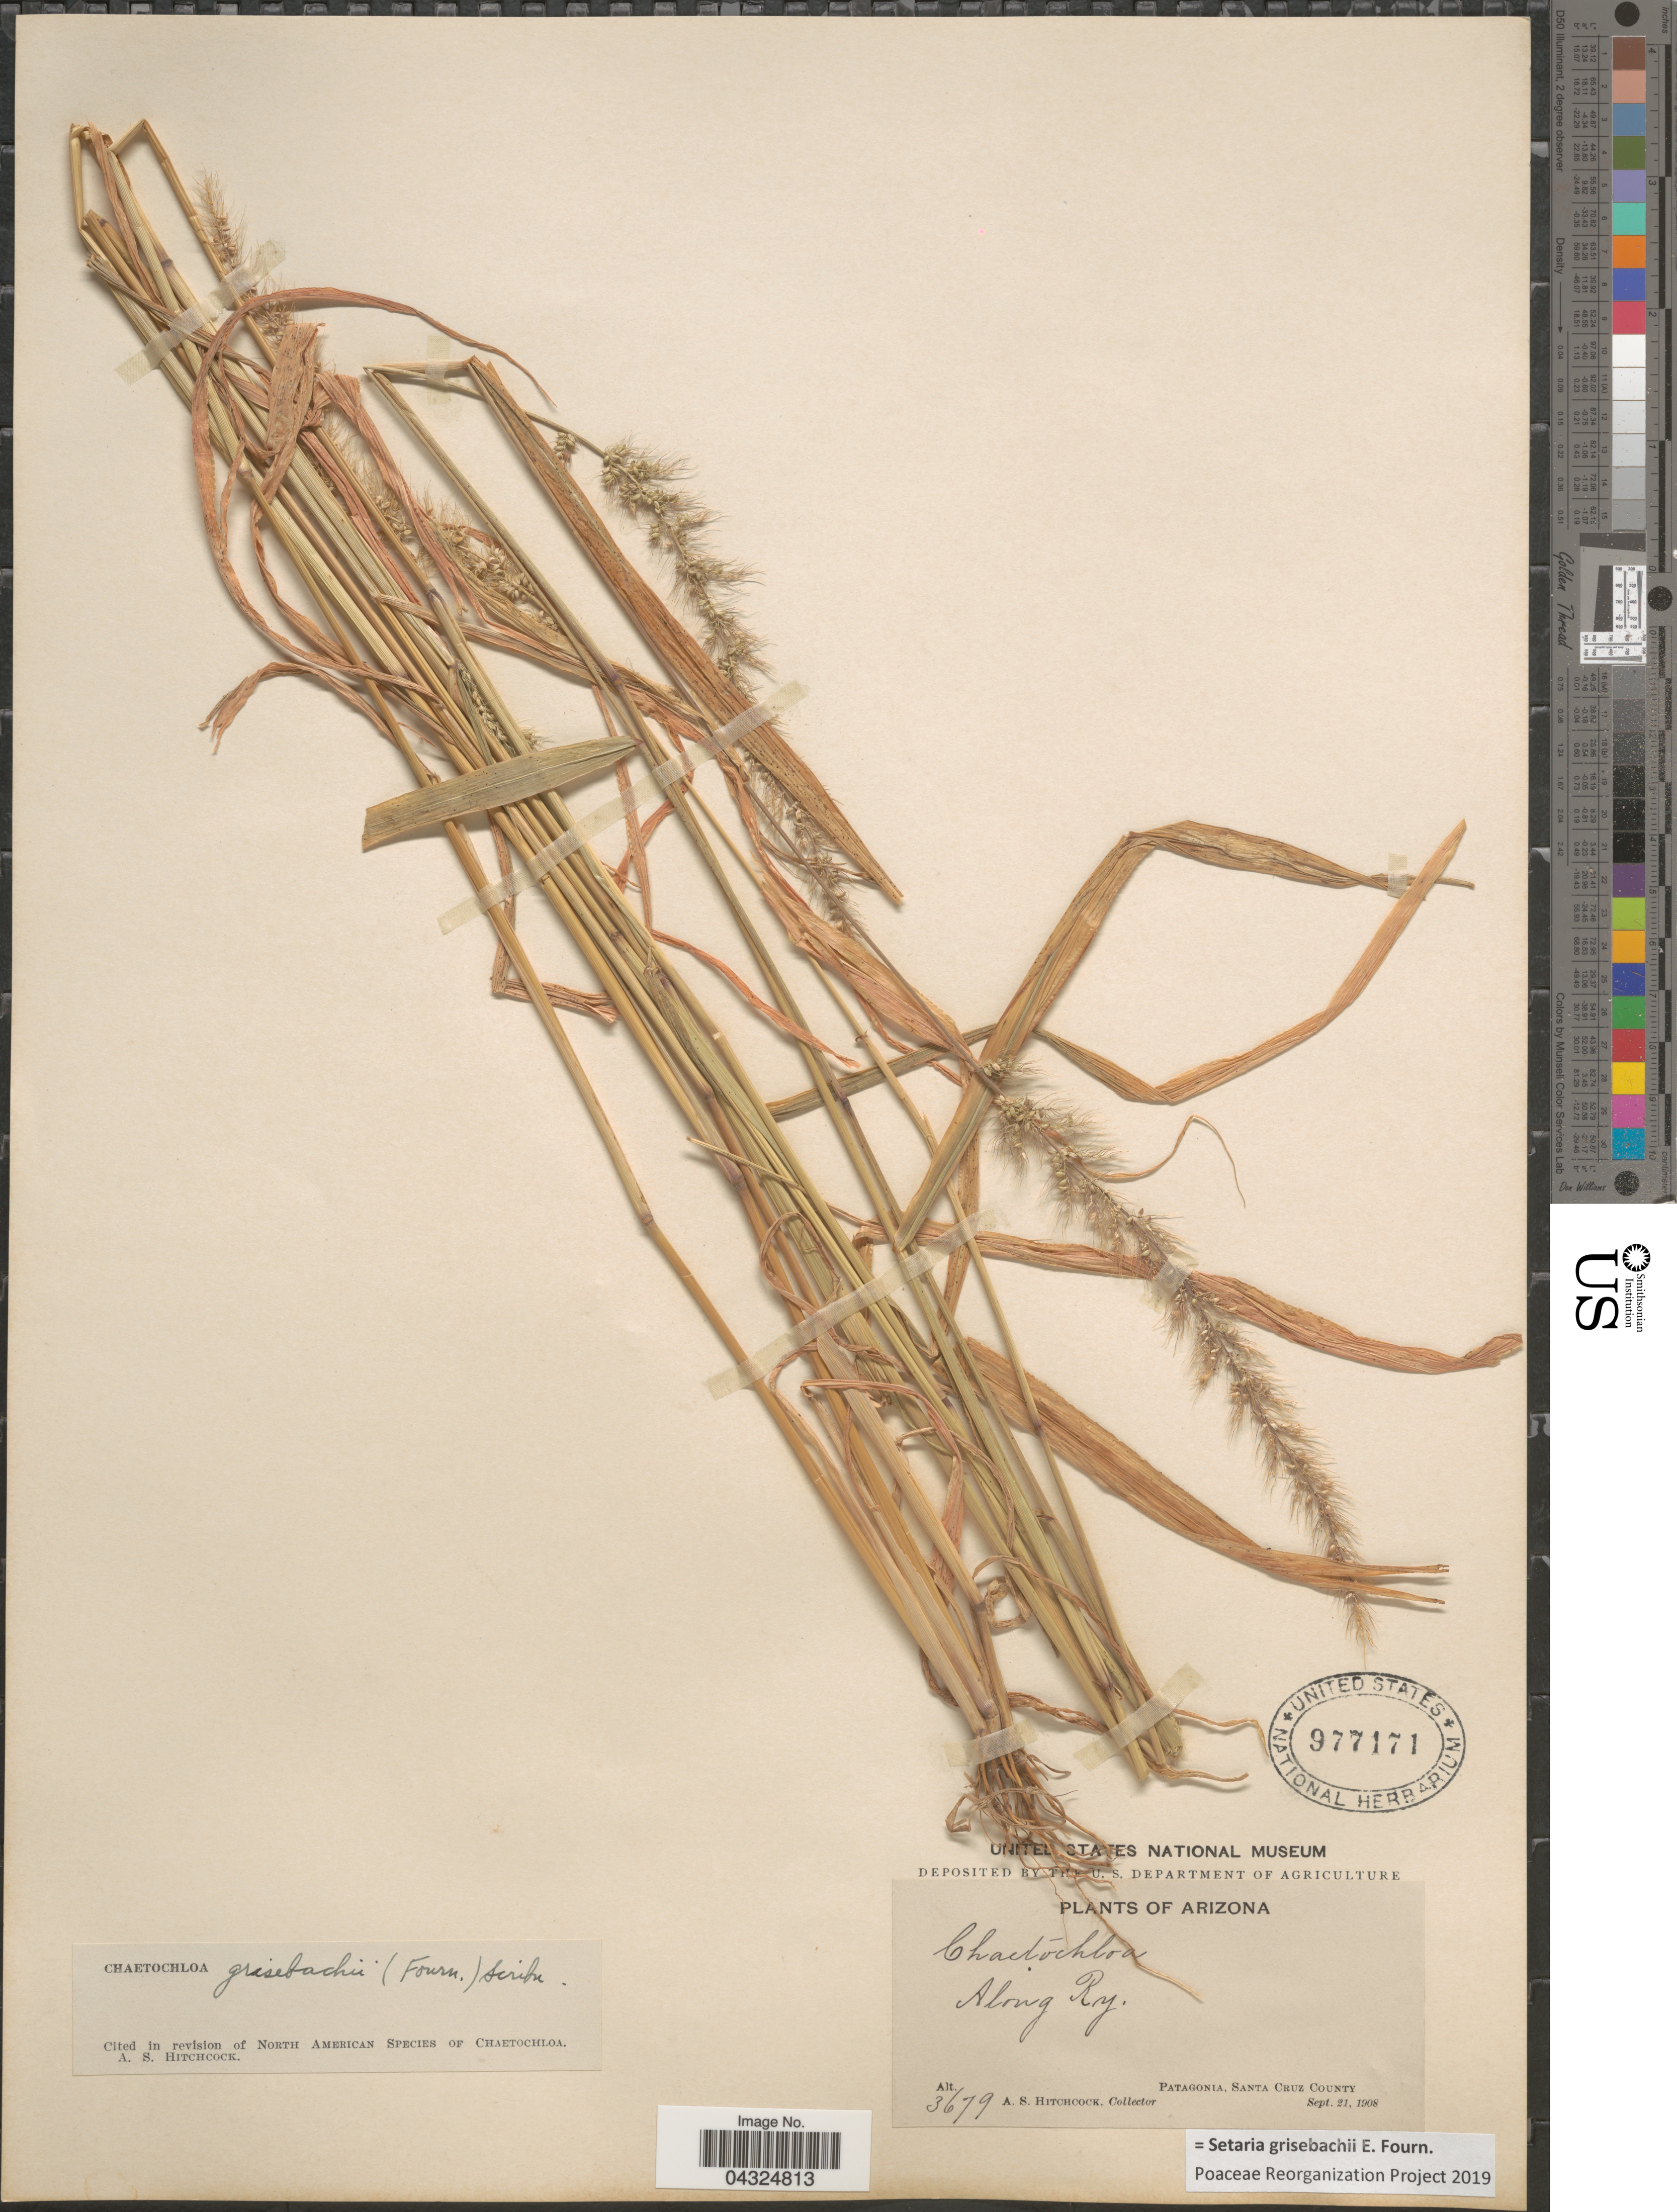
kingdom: Plantae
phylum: Tracheophyta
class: Liliopsida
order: Poales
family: Poaceae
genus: Setaria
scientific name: Setaria grisebachii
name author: E. Fourn.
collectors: A. S. Hitchcock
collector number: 3679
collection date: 1908-09-21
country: United States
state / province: Arizona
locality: Along Ry. Patagonia, Santa Cruz County.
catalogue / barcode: US 977171